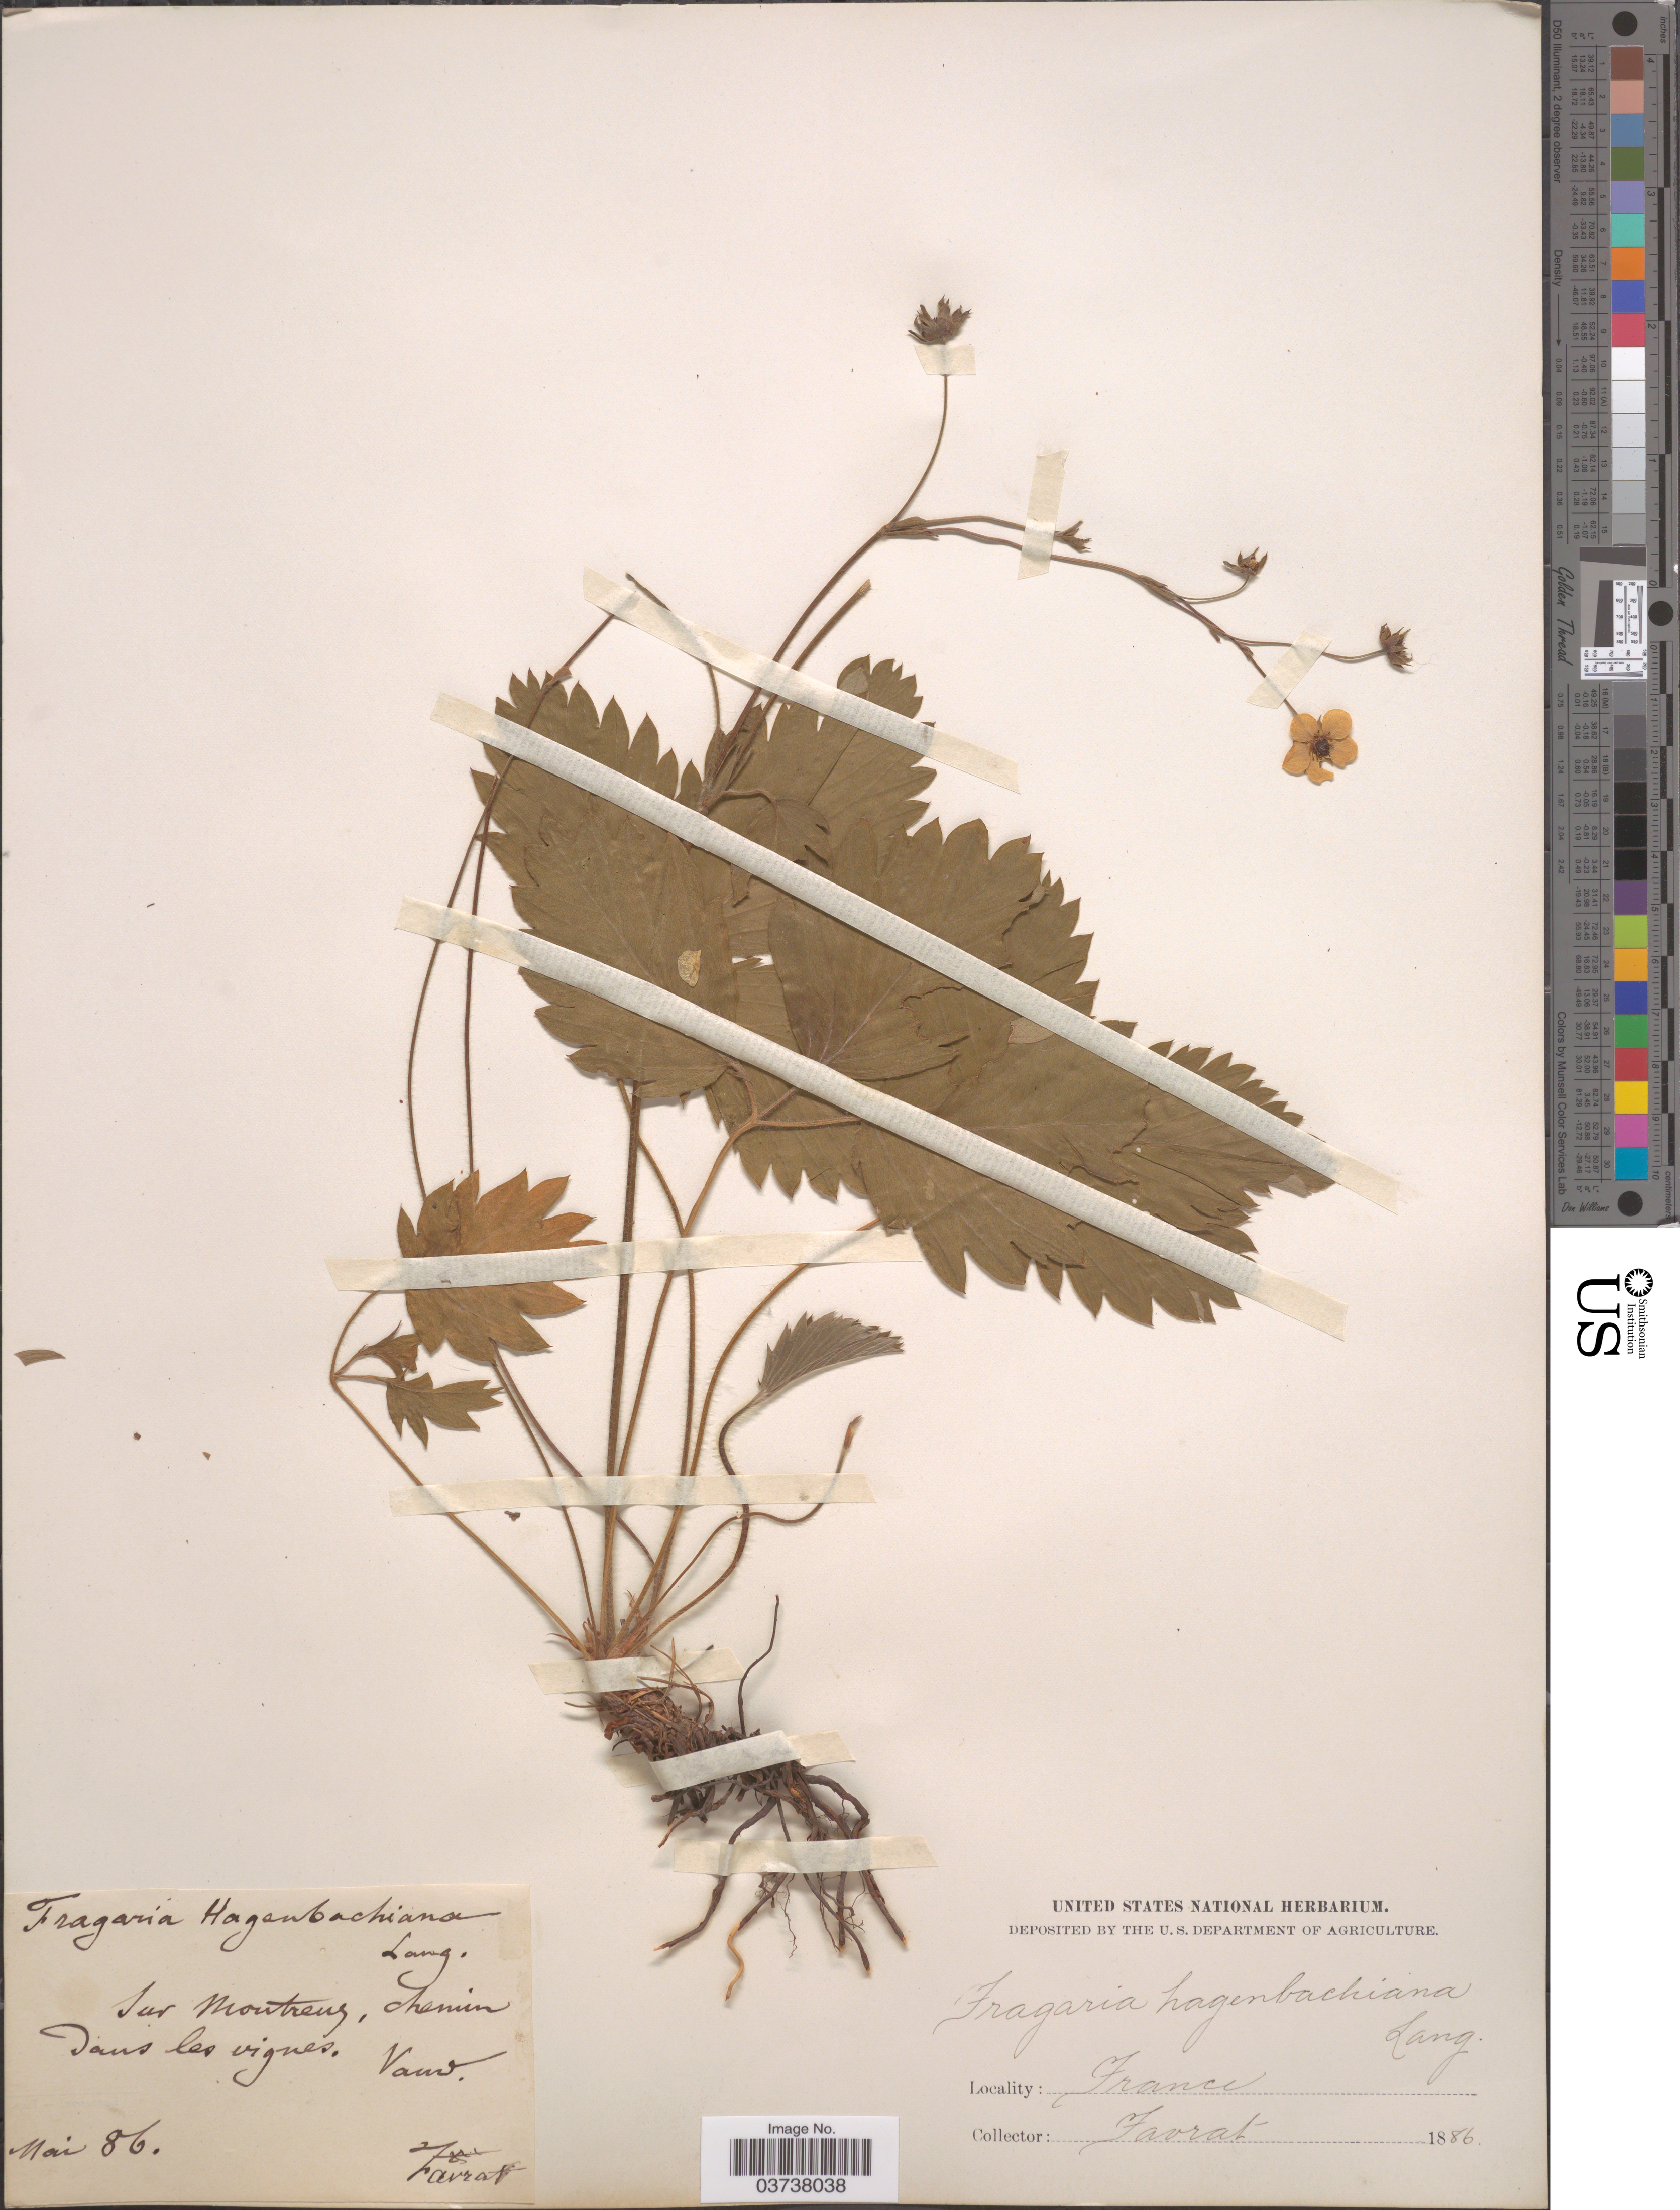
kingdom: Plantae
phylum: Tracheophyta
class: Magnoliopsida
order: Rosales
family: Rosaceae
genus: Fragaria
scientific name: Fragaria hagenbachiana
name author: K.H. Lang ex W.D.J. Koch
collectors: L. Favrat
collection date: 1886-05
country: France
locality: Sur Montreux, chemin dans les vignes. Vaud.